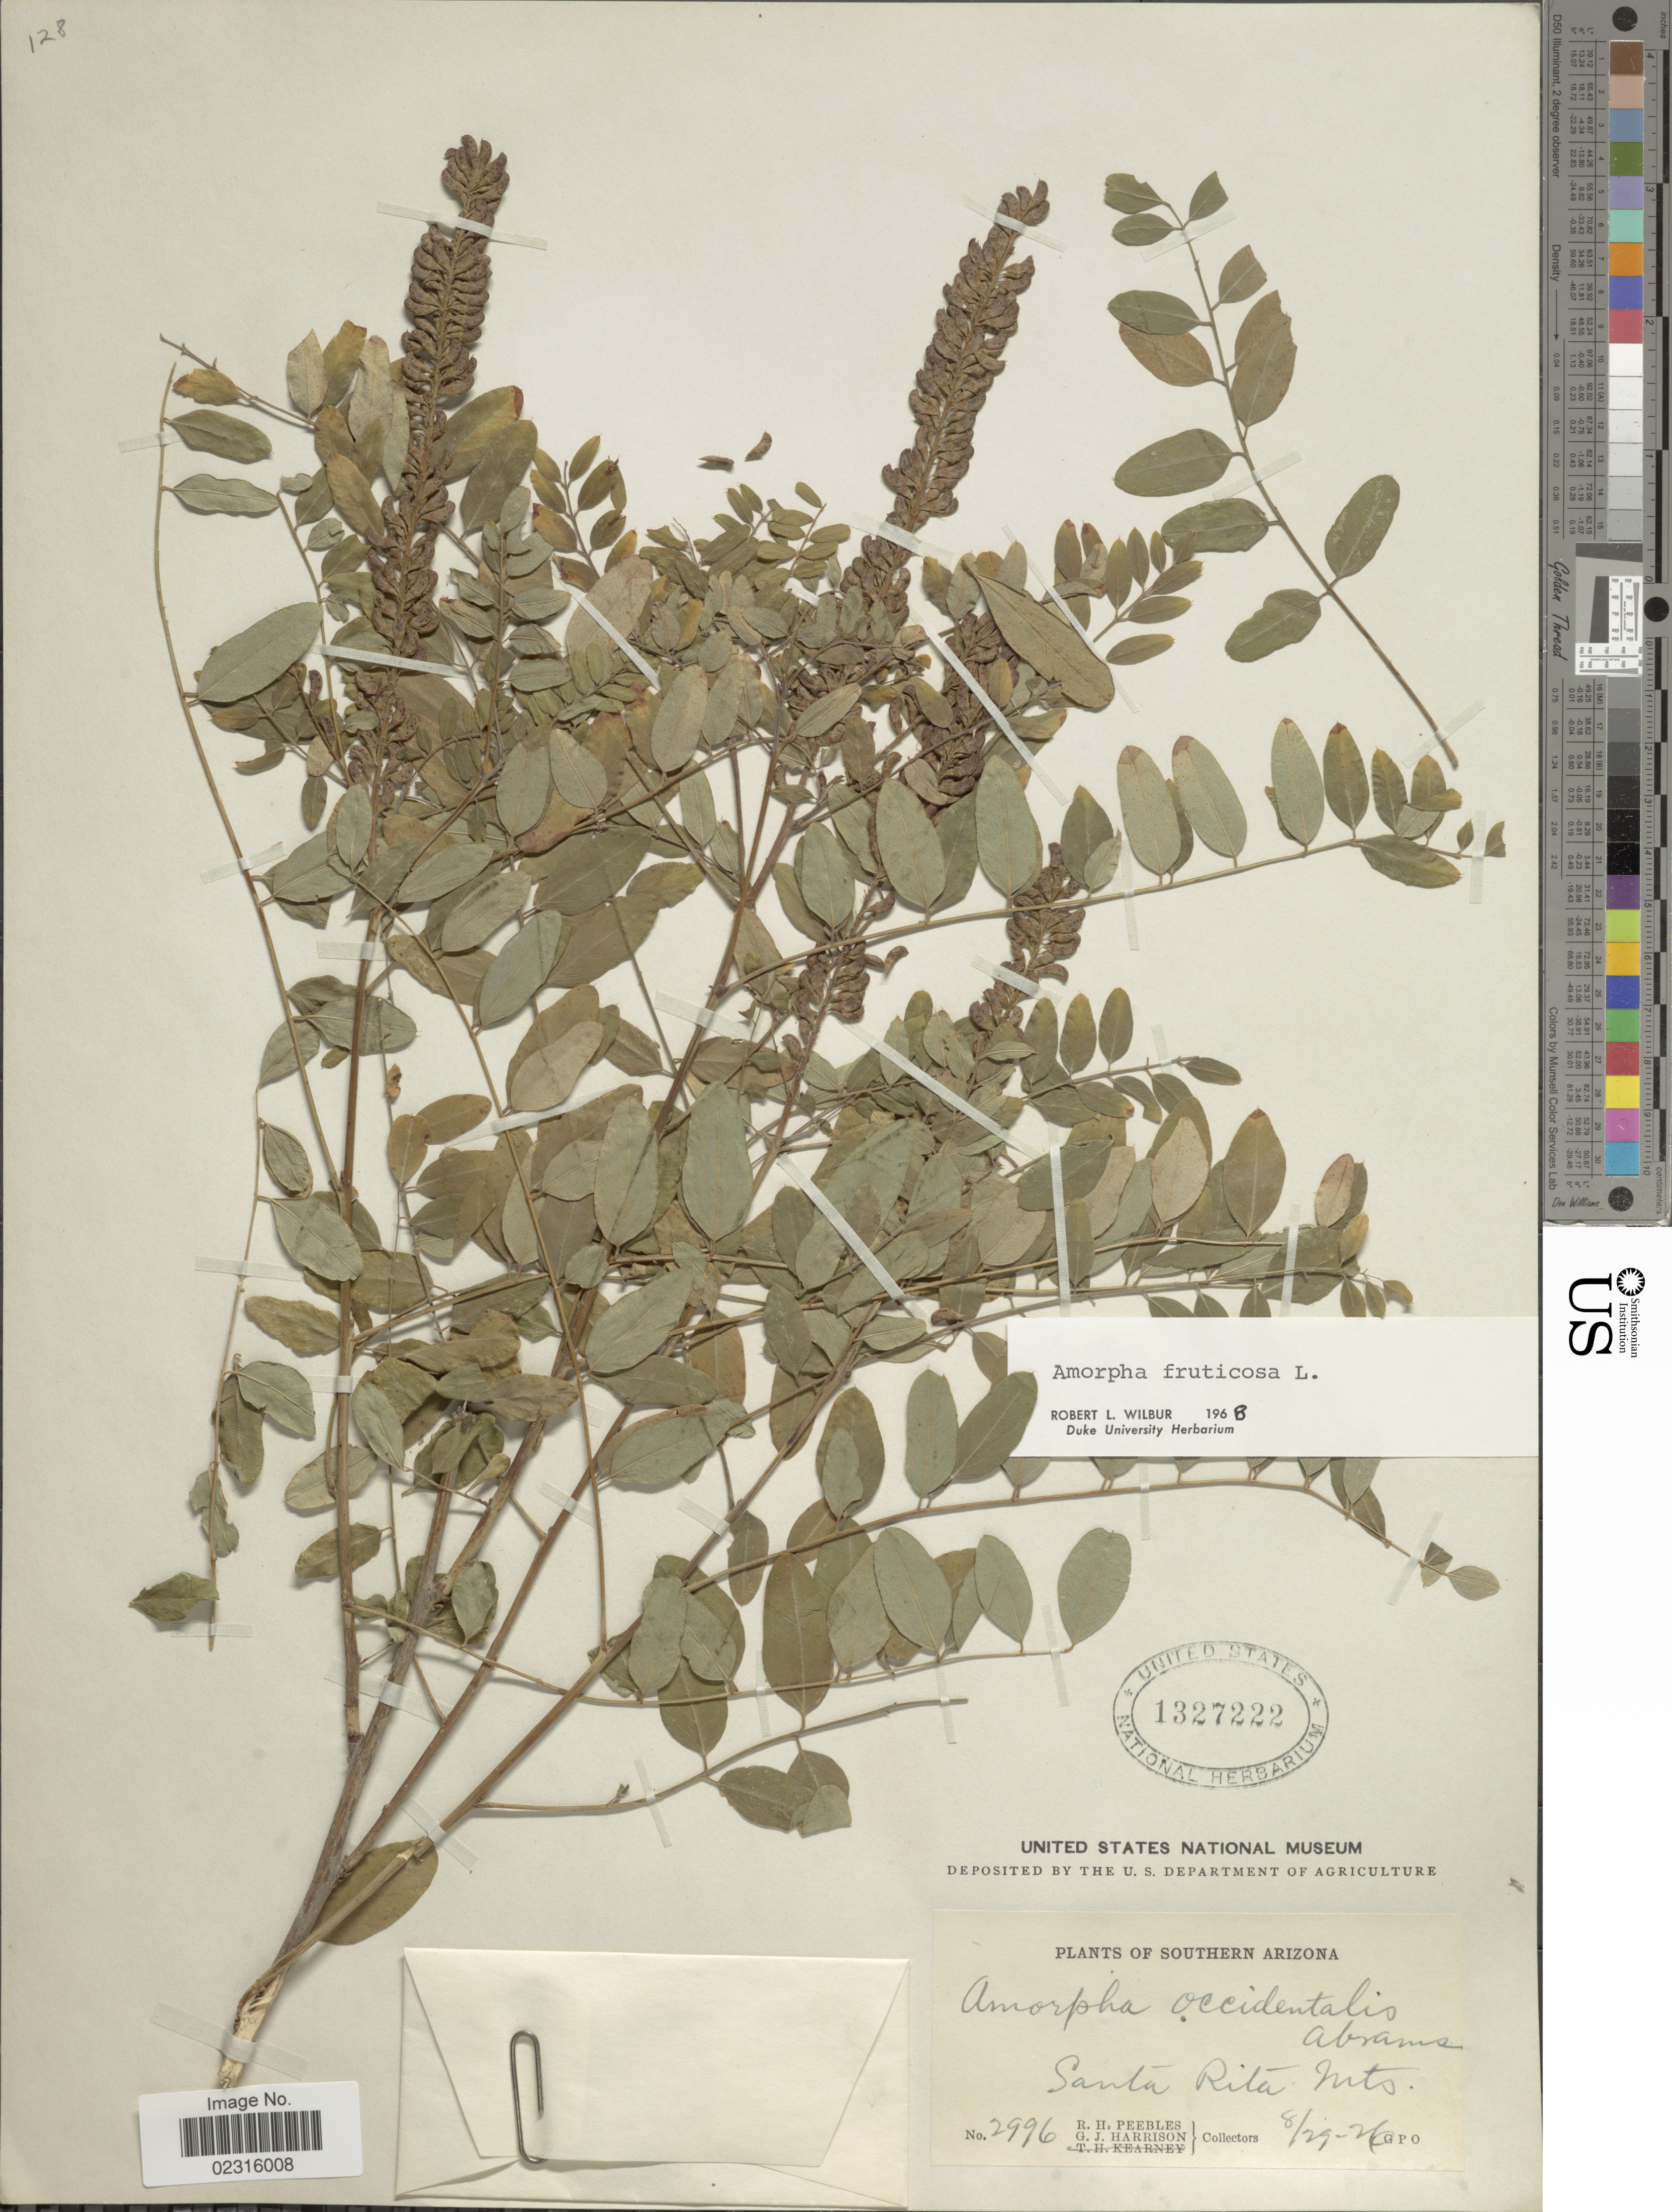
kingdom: Plantae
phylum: Tracheophyta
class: Magnoliopsida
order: Fabales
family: Fabaceae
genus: Amorpha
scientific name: Amorpha fruticosa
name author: L.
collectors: R. H. Peebles & G. J. Harrison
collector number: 2996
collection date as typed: Transcribed d/m/y: 29/8/26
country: United States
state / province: Arizona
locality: Southern Arizona, Santa Rita Mts.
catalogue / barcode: US 1327222